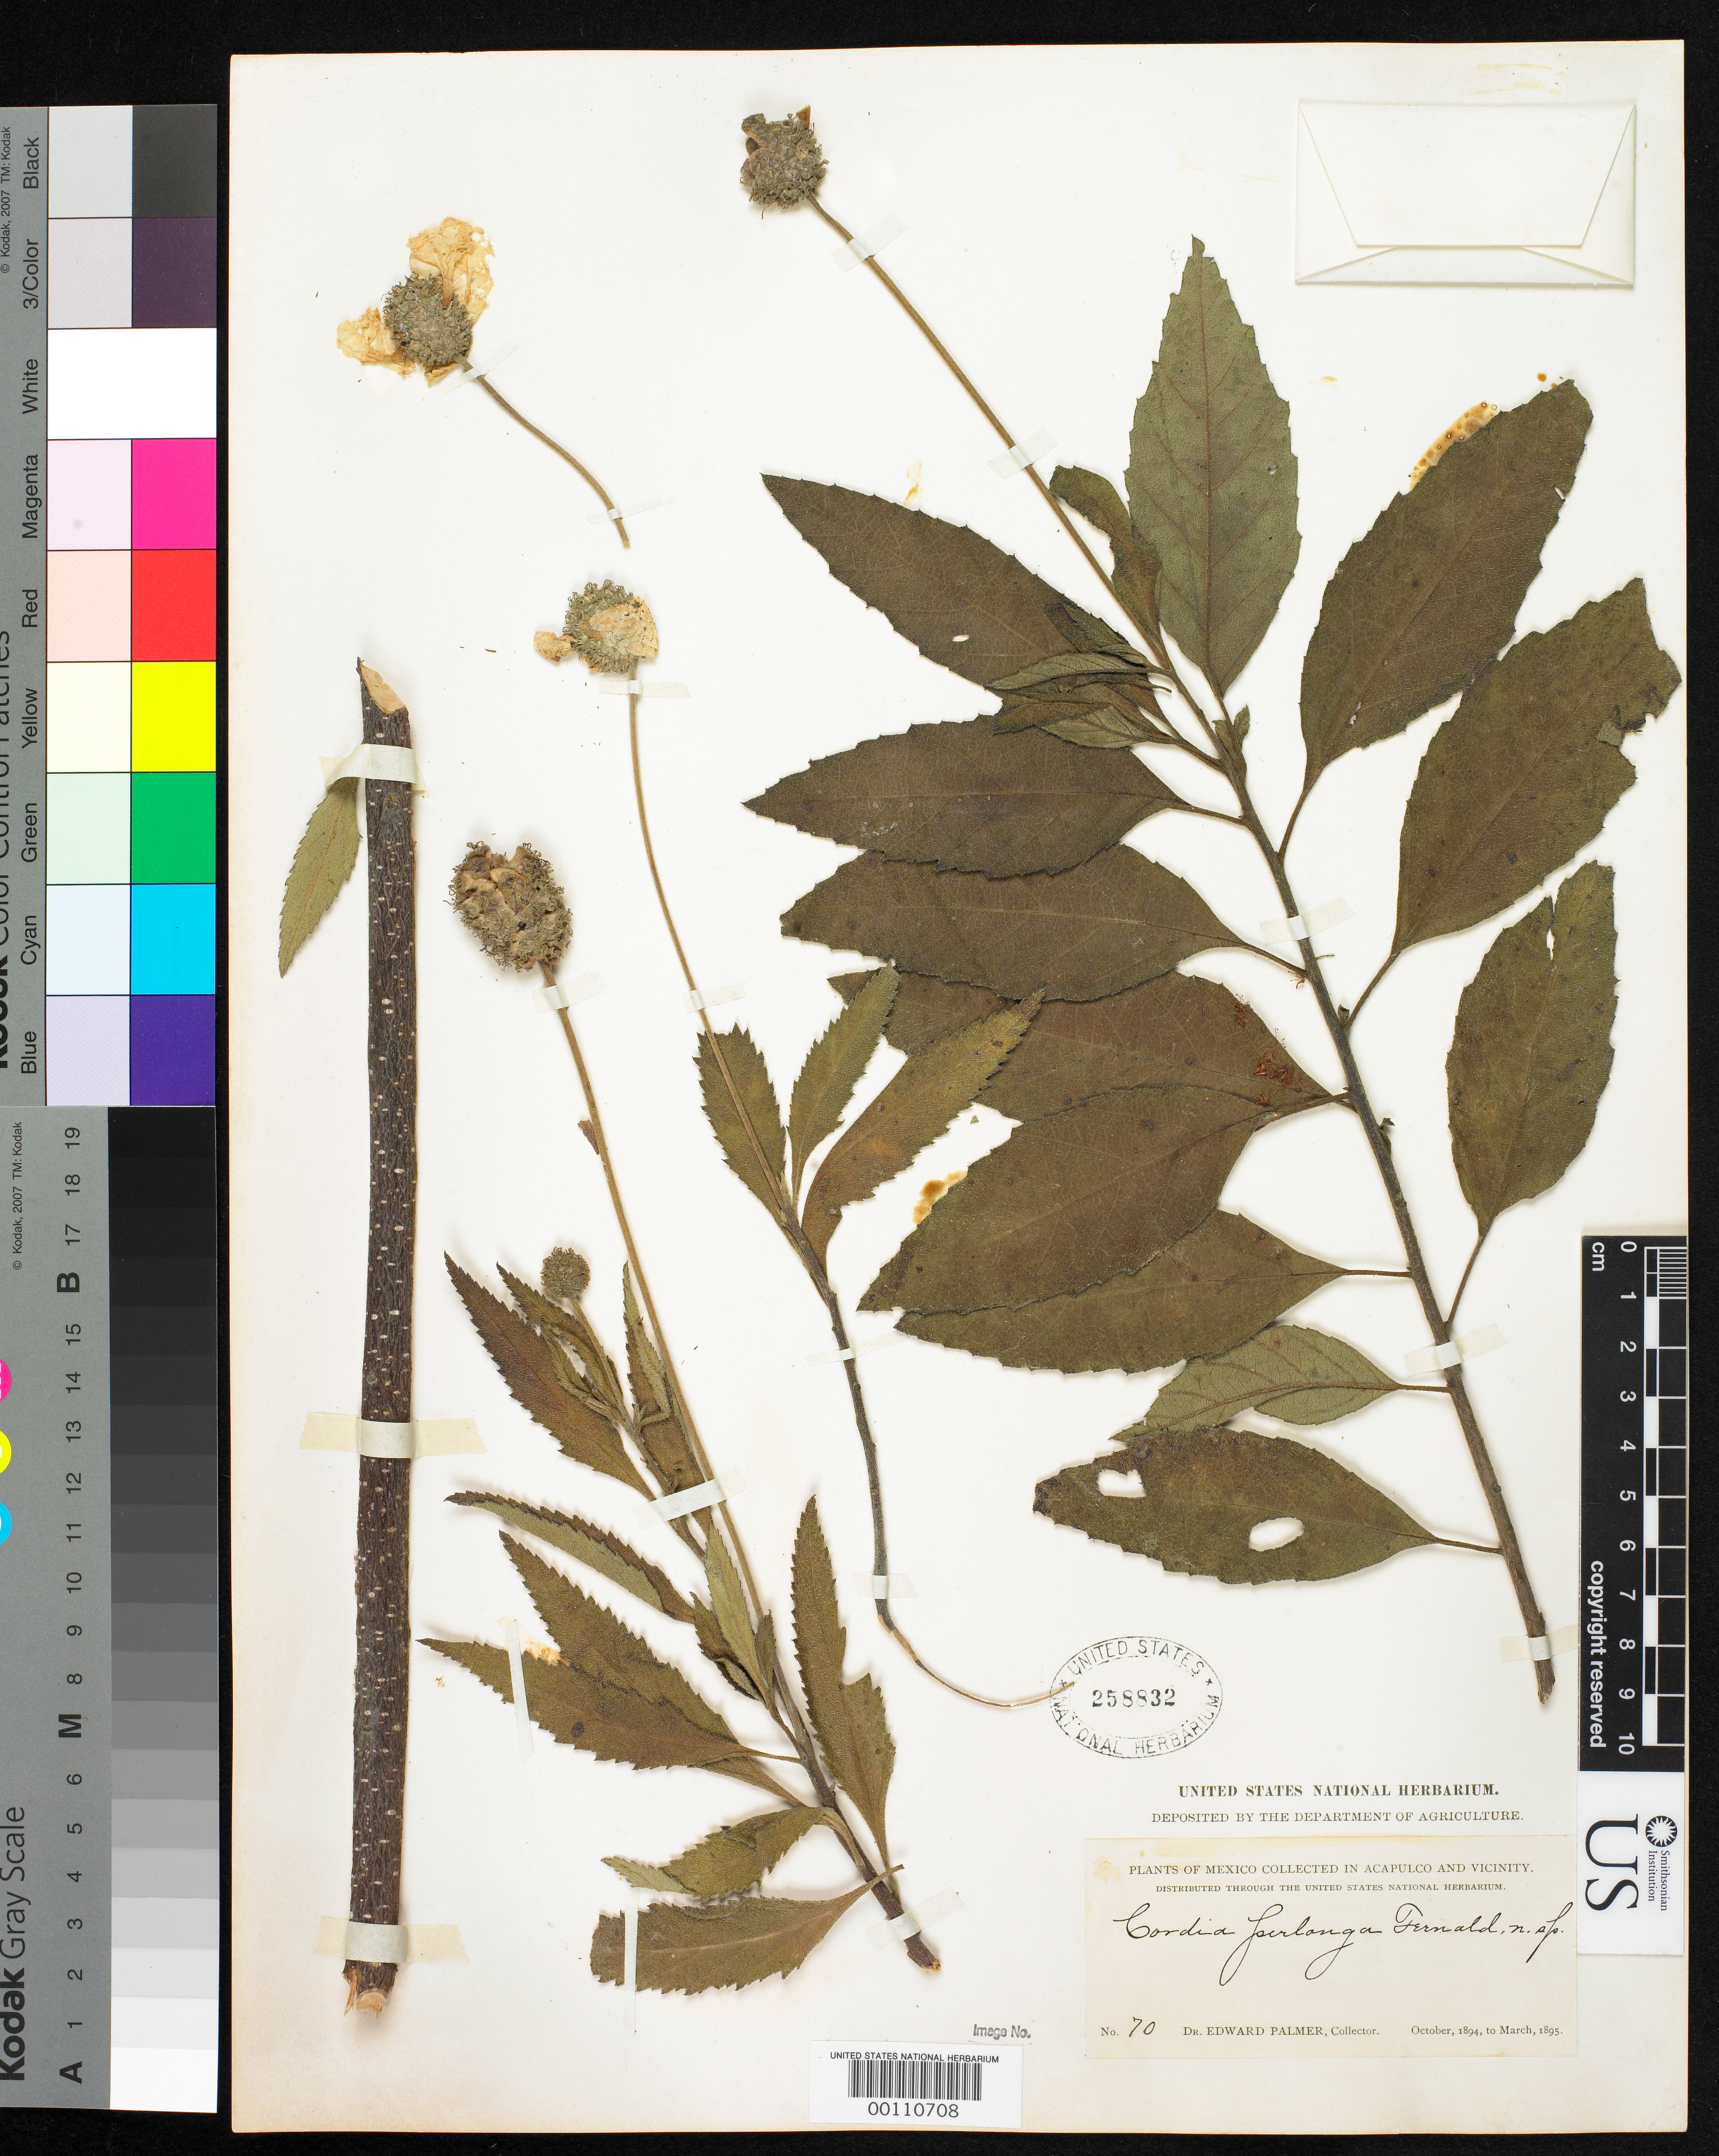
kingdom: Plantae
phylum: Tracheophyta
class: Magnoliopsida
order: Boraginales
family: Cordiaceae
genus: Cordia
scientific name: Cordia perlonga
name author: Fernald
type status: Isotype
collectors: E. Palmer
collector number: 70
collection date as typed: Nov 1894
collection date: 1894-11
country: Mexico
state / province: Guerrero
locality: Acapulco.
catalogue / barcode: US 258832